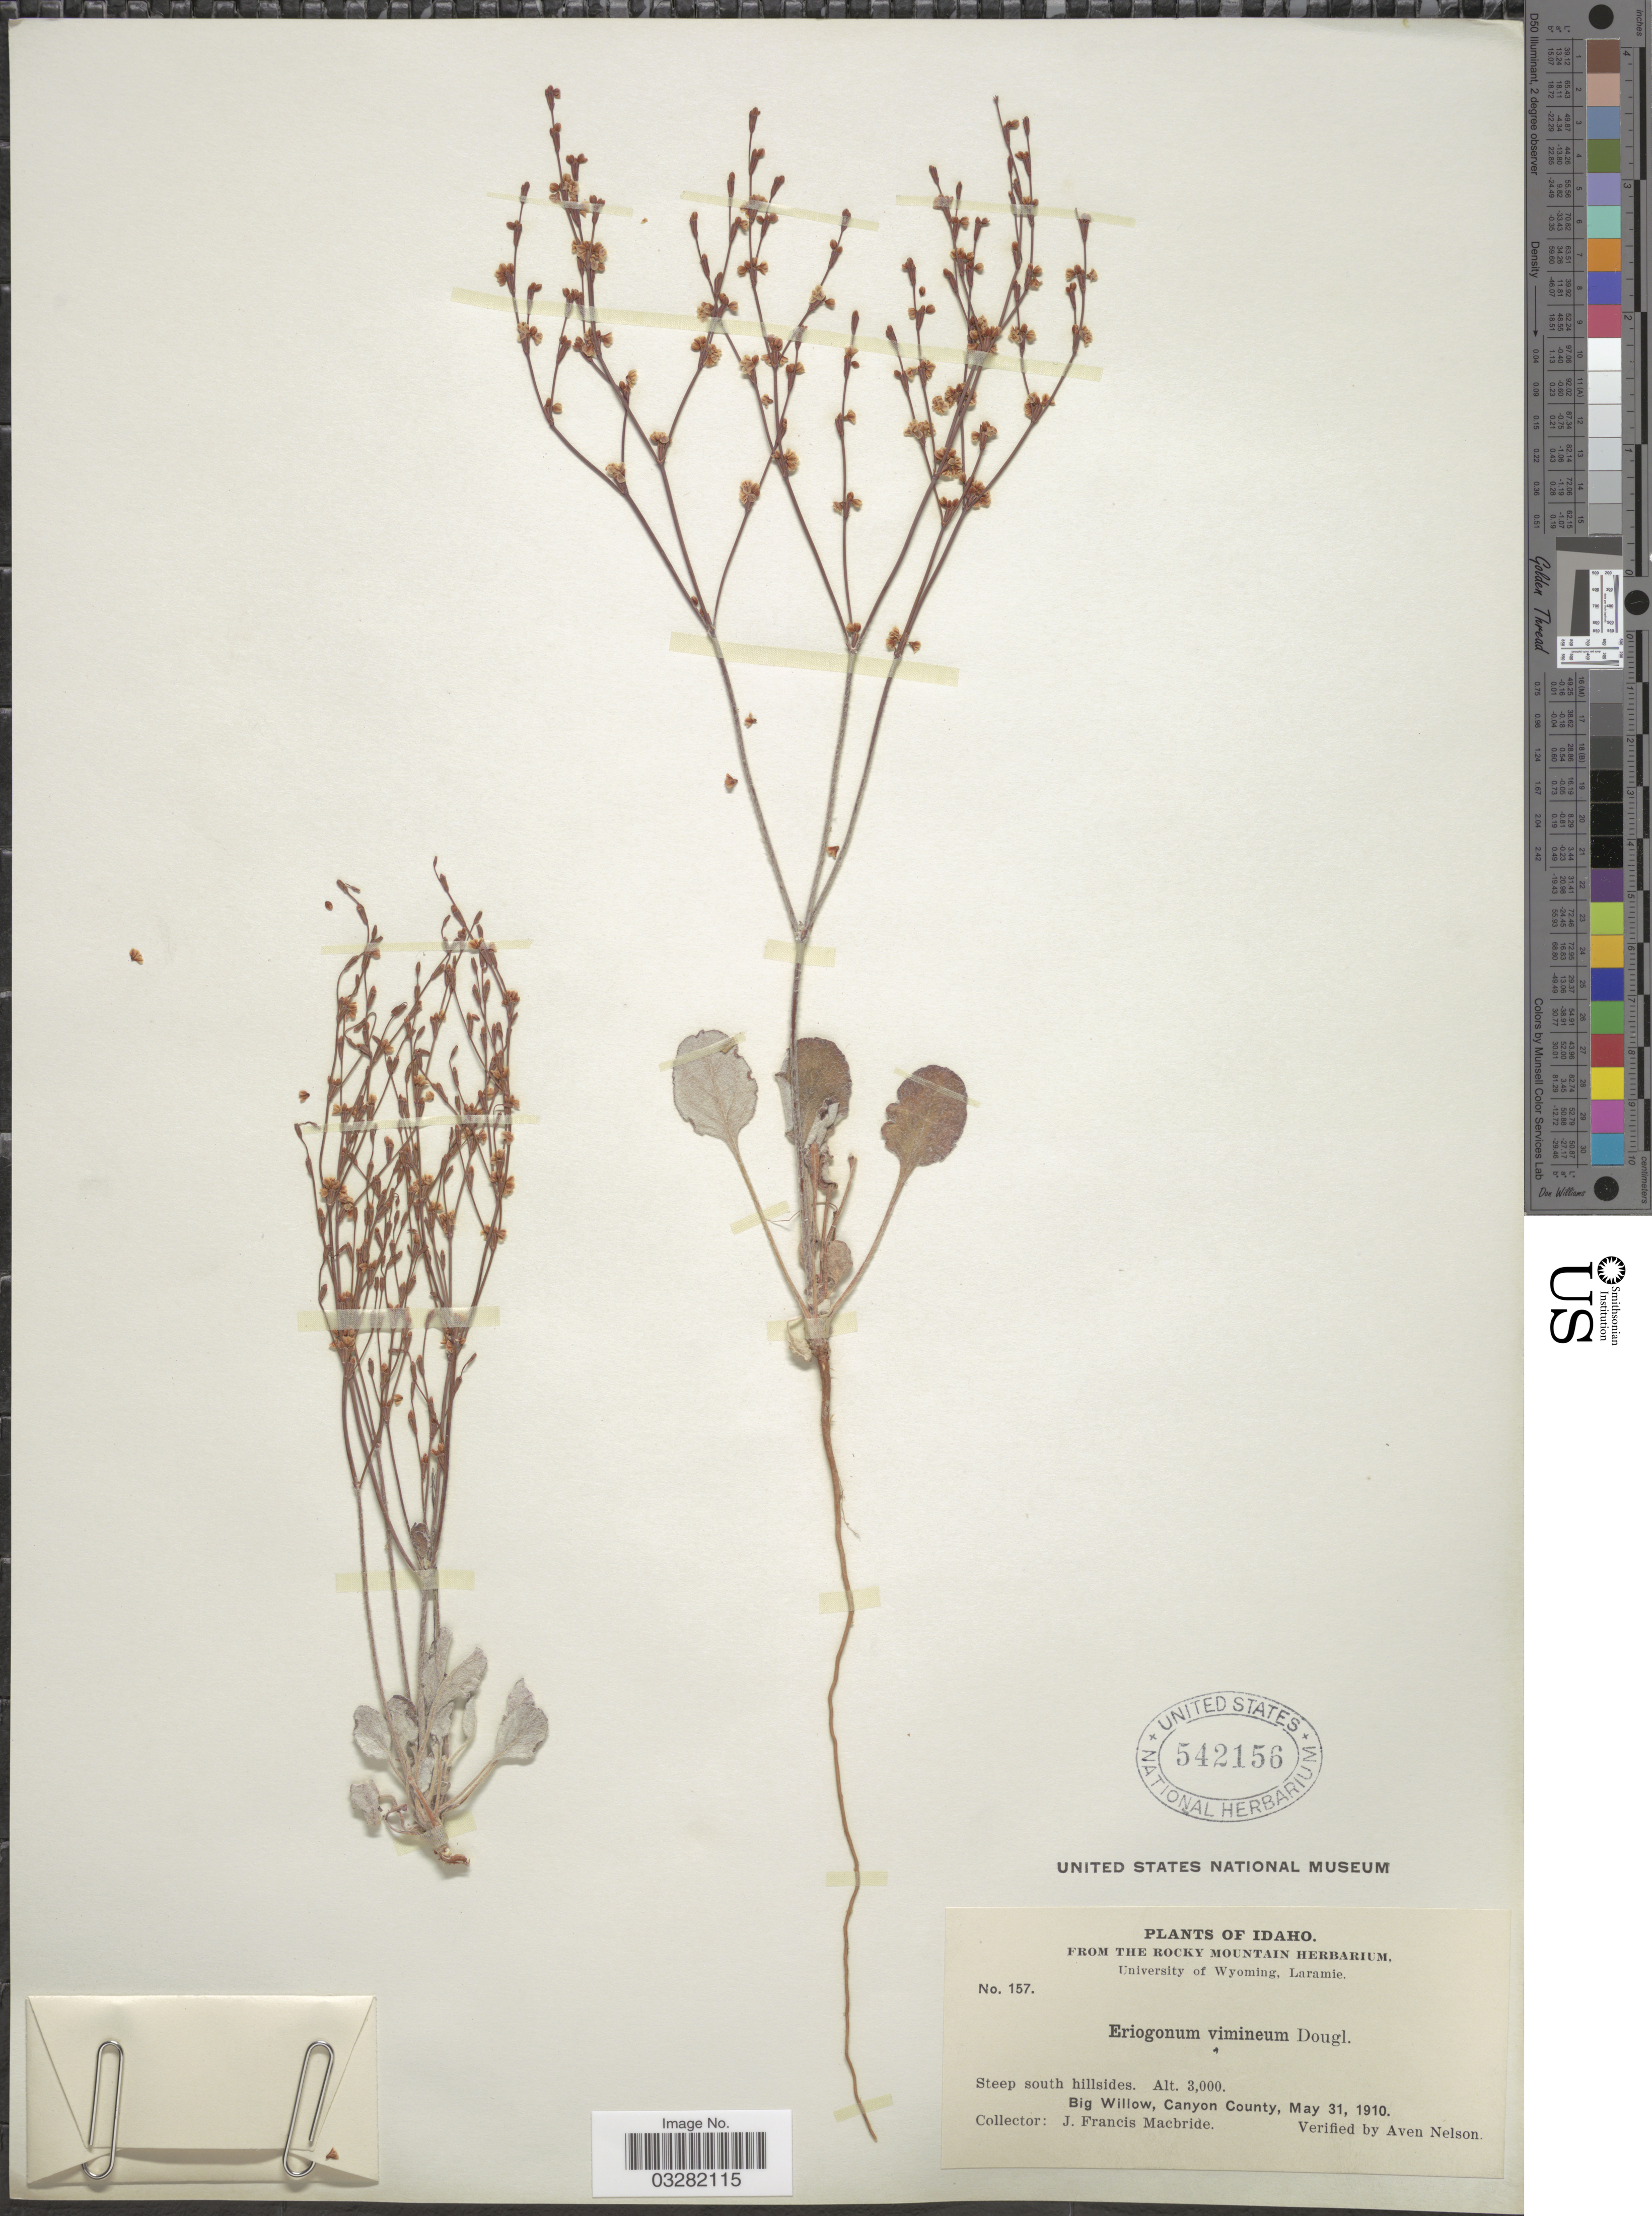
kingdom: Plantae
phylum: Tracheophyta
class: Magnoliopsida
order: Caryophyllales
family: Polygonaceae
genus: Eriogonum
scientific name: Eriogonum vimineum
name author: Douglas ex Benth.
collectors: J. F. Macbride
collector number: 157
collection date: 1910-05-31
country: United States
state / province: Idaho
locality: Big Willow, Canyon County.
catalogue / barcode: US 542156